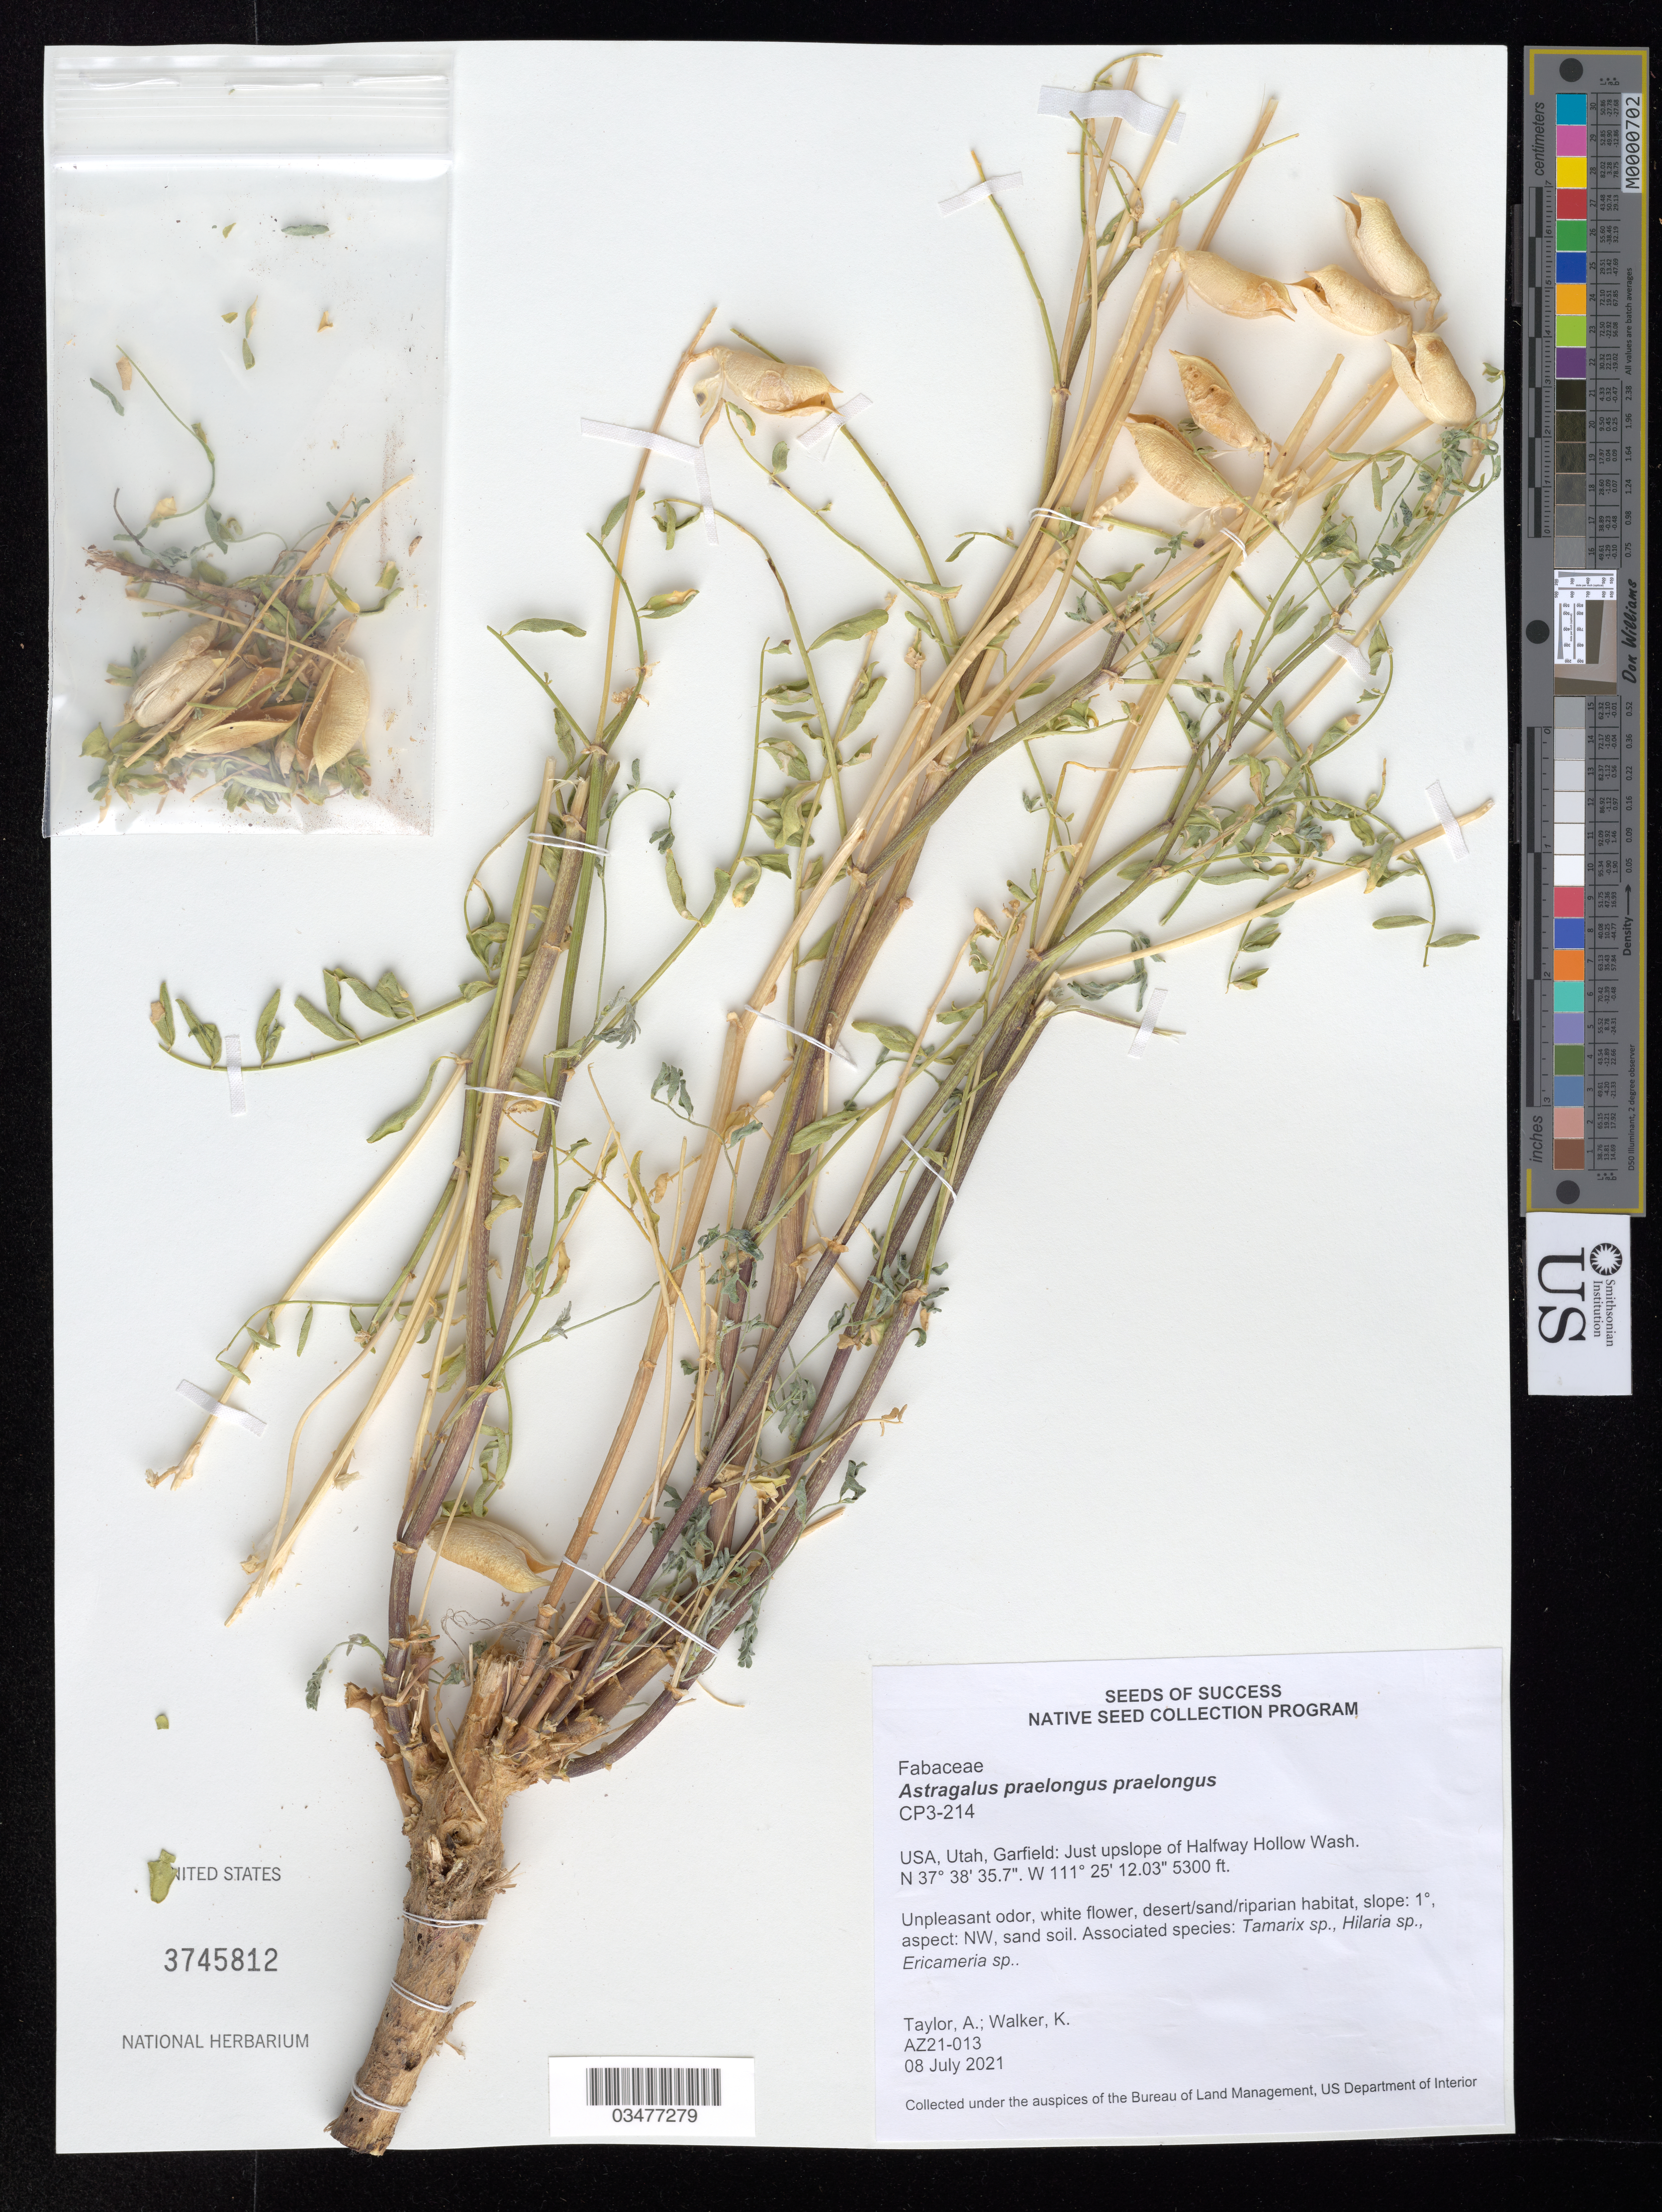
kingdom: Plantae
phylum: Tracheophyta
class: Magnoliopsida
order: Fabales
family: Fabaceae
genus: Astragalus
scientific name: Astragalus praelongus var. praelongus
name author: E. Sheld.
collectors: A. Taylor & K. Walker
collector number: AZ21-013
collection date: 2021-07-08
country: United States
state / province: Utah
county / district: Garfield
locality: Just upslope of Halfway Hollow Wash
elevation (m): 1615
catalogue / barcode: US 3745812